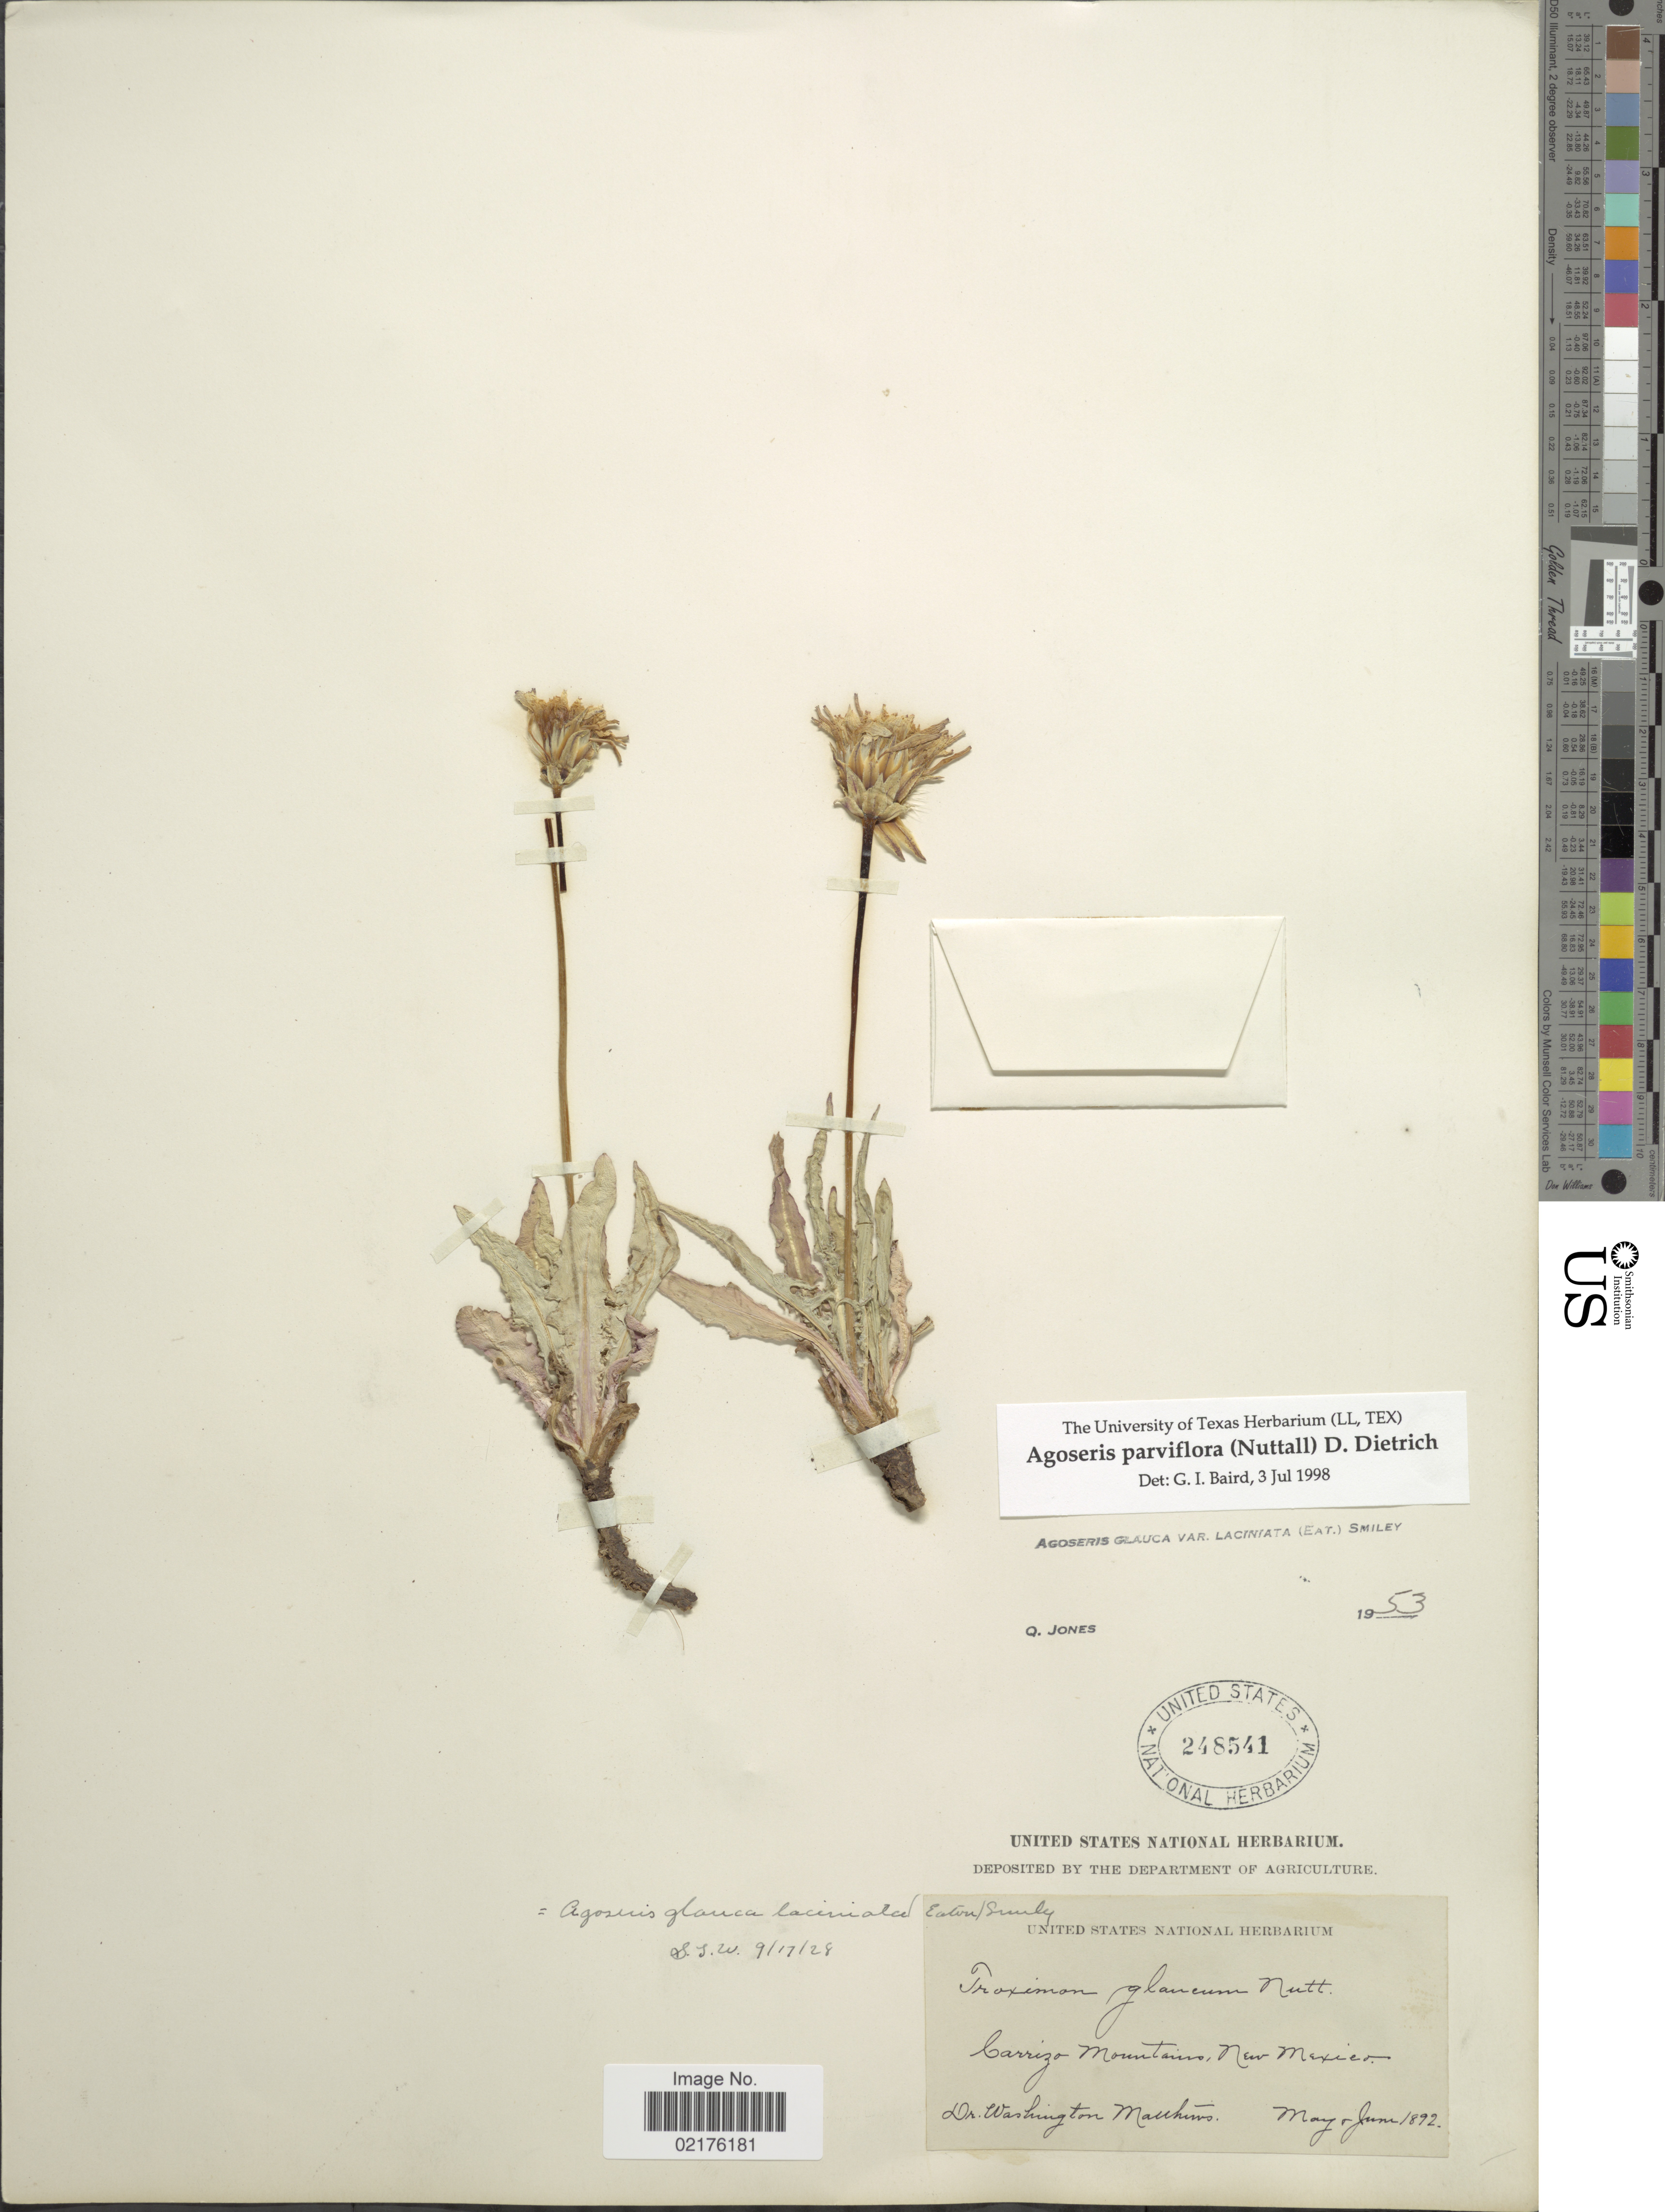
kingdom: Plantae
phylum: Tracheophyta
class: Magnoliopsida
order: Asterales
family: Asteraceae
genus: Agoseris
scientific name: Agoseris parviflora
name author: (Nutt.) D. Dietr.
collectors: W. Matthews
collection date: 1892-05/1892-06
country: United States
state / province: New Mexico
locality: Carrizo Mountains, New Mexico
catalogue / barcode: US 248541